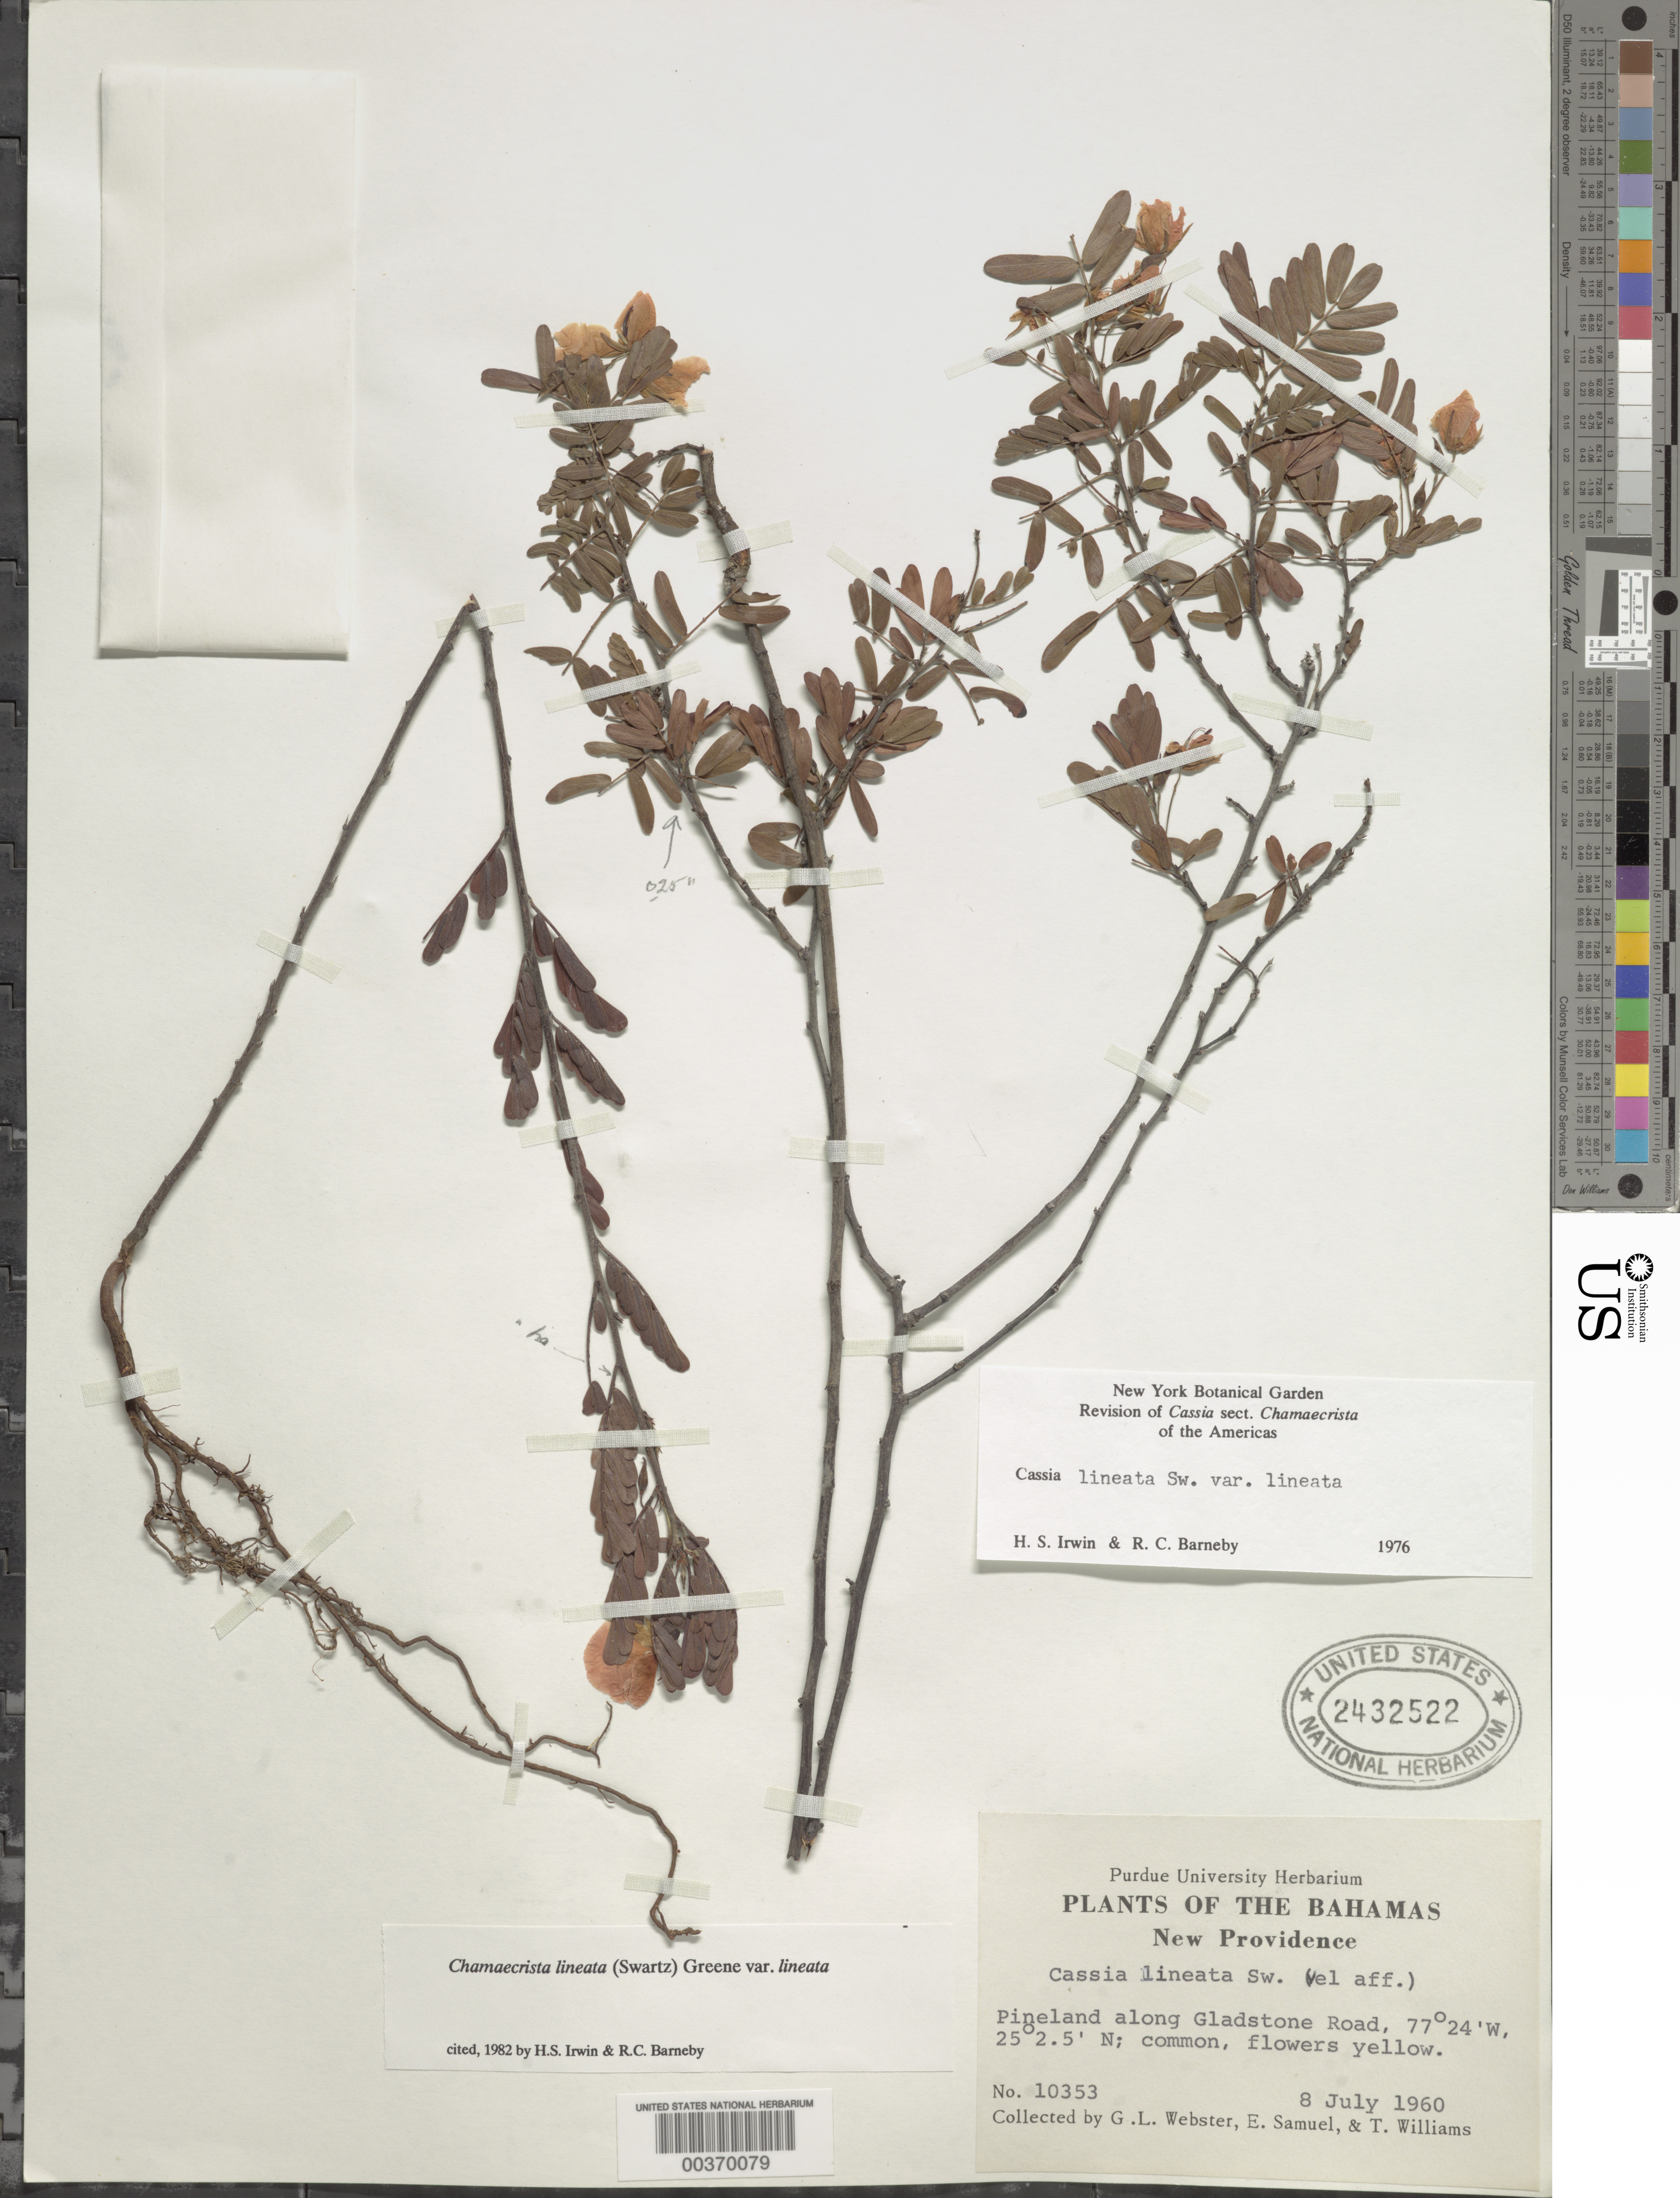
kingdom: Plantae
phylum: Tracheophyta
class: Magnoliopsida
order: Fabales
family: Fabaceae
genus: Chamaecrista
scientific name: Chamaecrista lineata var. lineata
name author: (Sw.) Greene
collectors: G. L. Webster, E. Samuel & T. Williams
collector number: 10353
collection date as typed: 08 Jul 1960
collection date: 1960-07-08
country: Bahamas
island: New Providence Island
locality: Along gladstone road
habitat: Pineland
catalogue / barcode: US 2432522